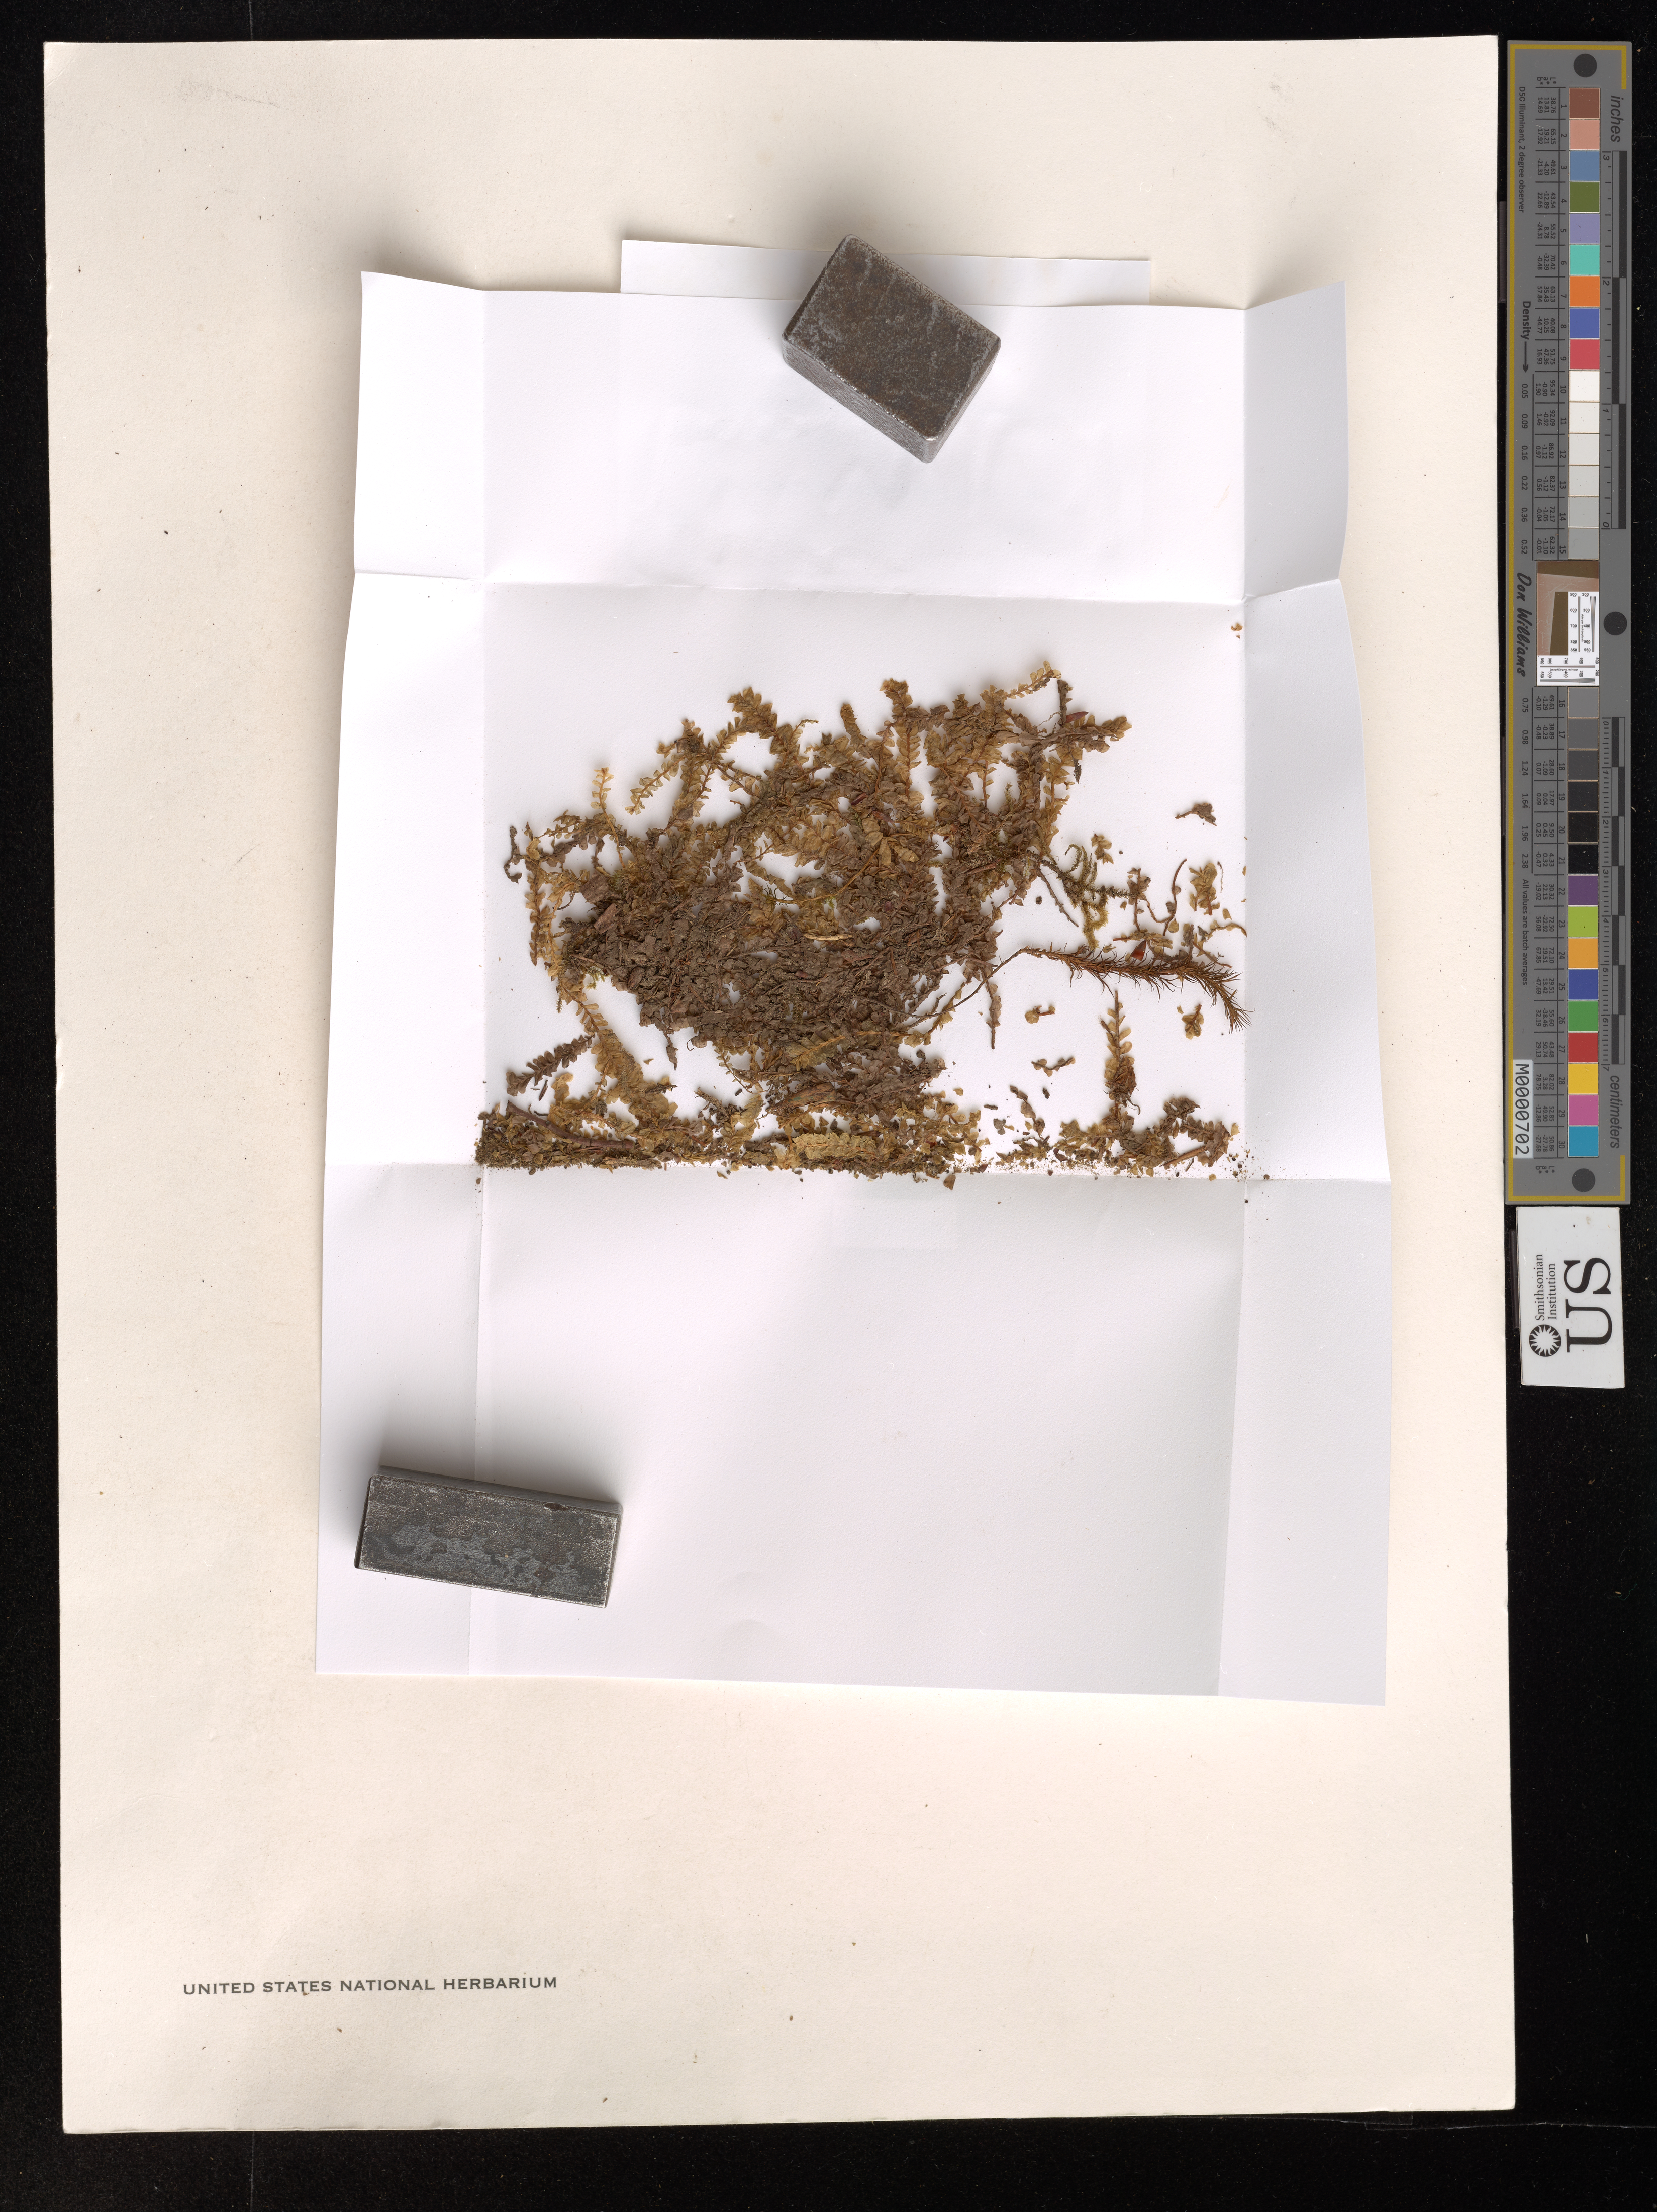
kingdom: Plantae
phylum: Marchantiophyta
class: Jungermanniopsida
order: Jungermanniales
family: Plagiochilaceae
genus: Plagiochila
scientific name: Plagiochila asplenioides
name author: (L.) Dumort.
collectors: R. Düll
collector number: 5507/1 C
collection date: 1998-12-15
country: Germany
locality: Seitl. Waldbachtal oberh. des Selbachtales unter Ohlerath (gen Kläranlage) n. expon. am Bach. U. Devon.?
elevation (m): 300